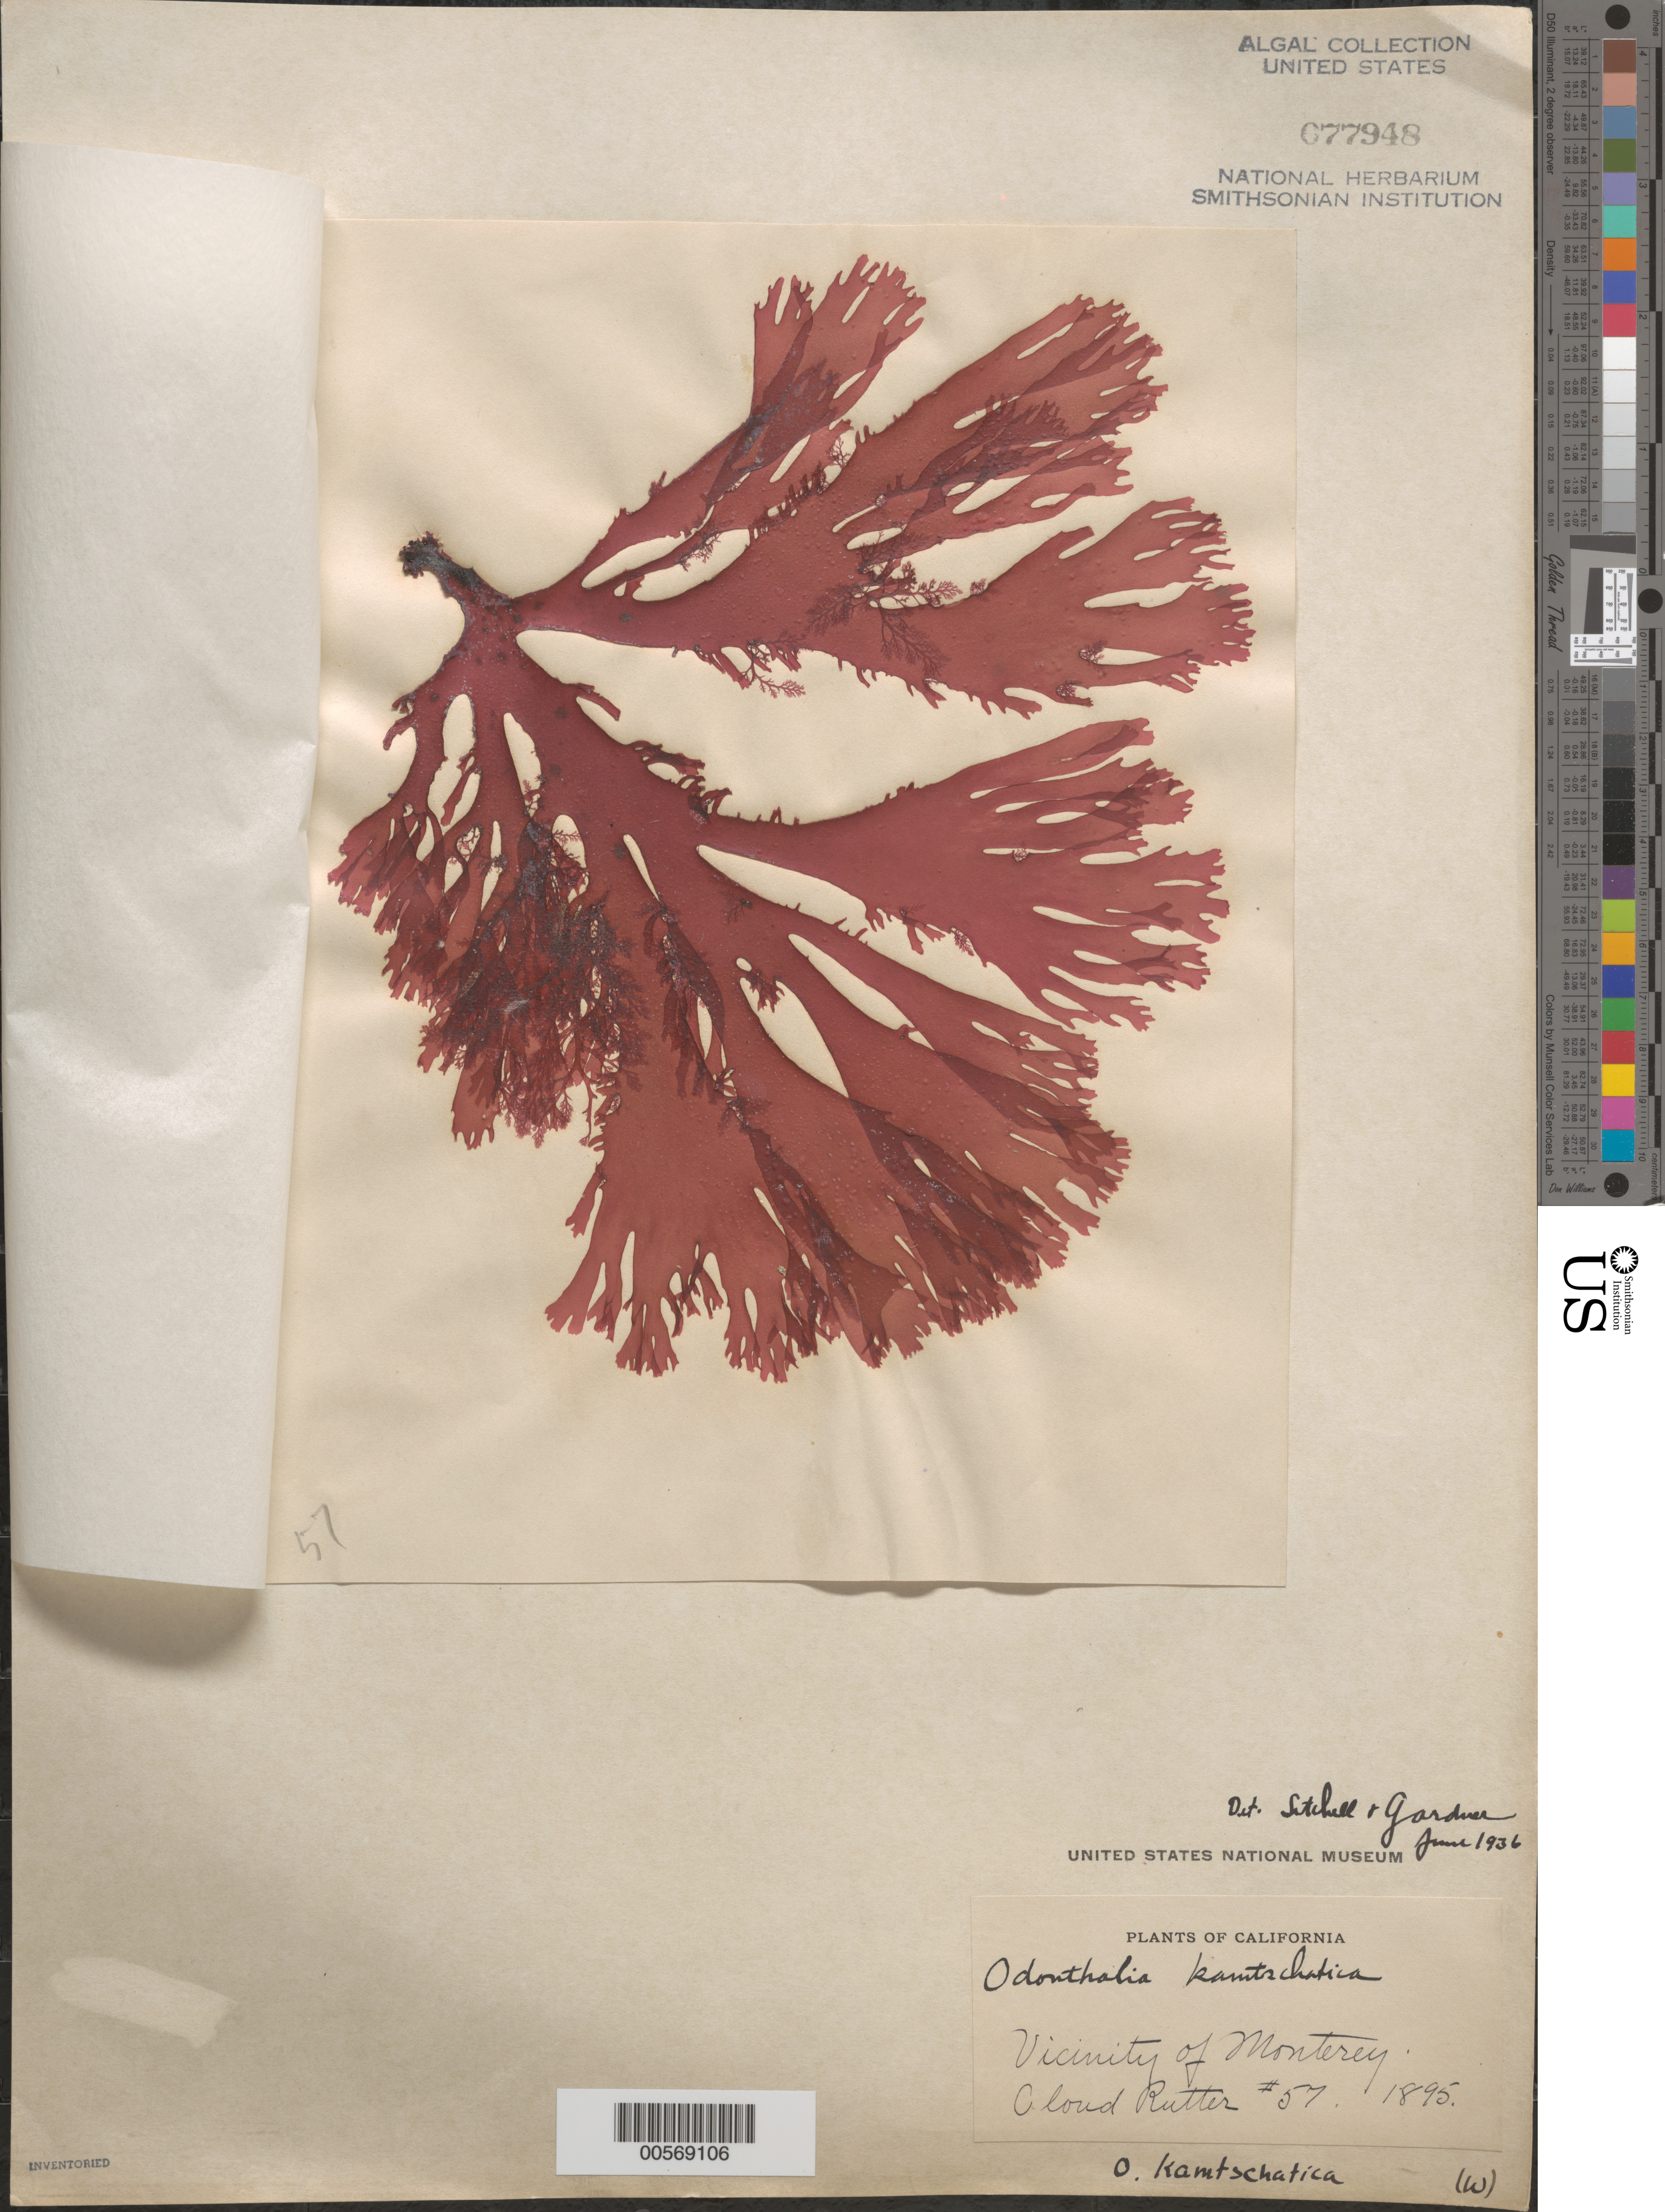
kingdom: Plantae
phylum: Rhodophyta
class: Florideophyceae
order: Ceramiales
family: Rhodomelaceae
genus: Odonthalia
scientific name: Odonthalia kamtschatica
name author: (Rupr.) J. Agardh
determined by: Gardner, N. L.; Setchell, W. A.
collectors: C. Rutter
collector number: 57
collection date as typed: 1895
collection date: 1895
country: United States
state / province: California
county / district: Monterey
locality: Monterey area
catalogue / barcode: US 77948